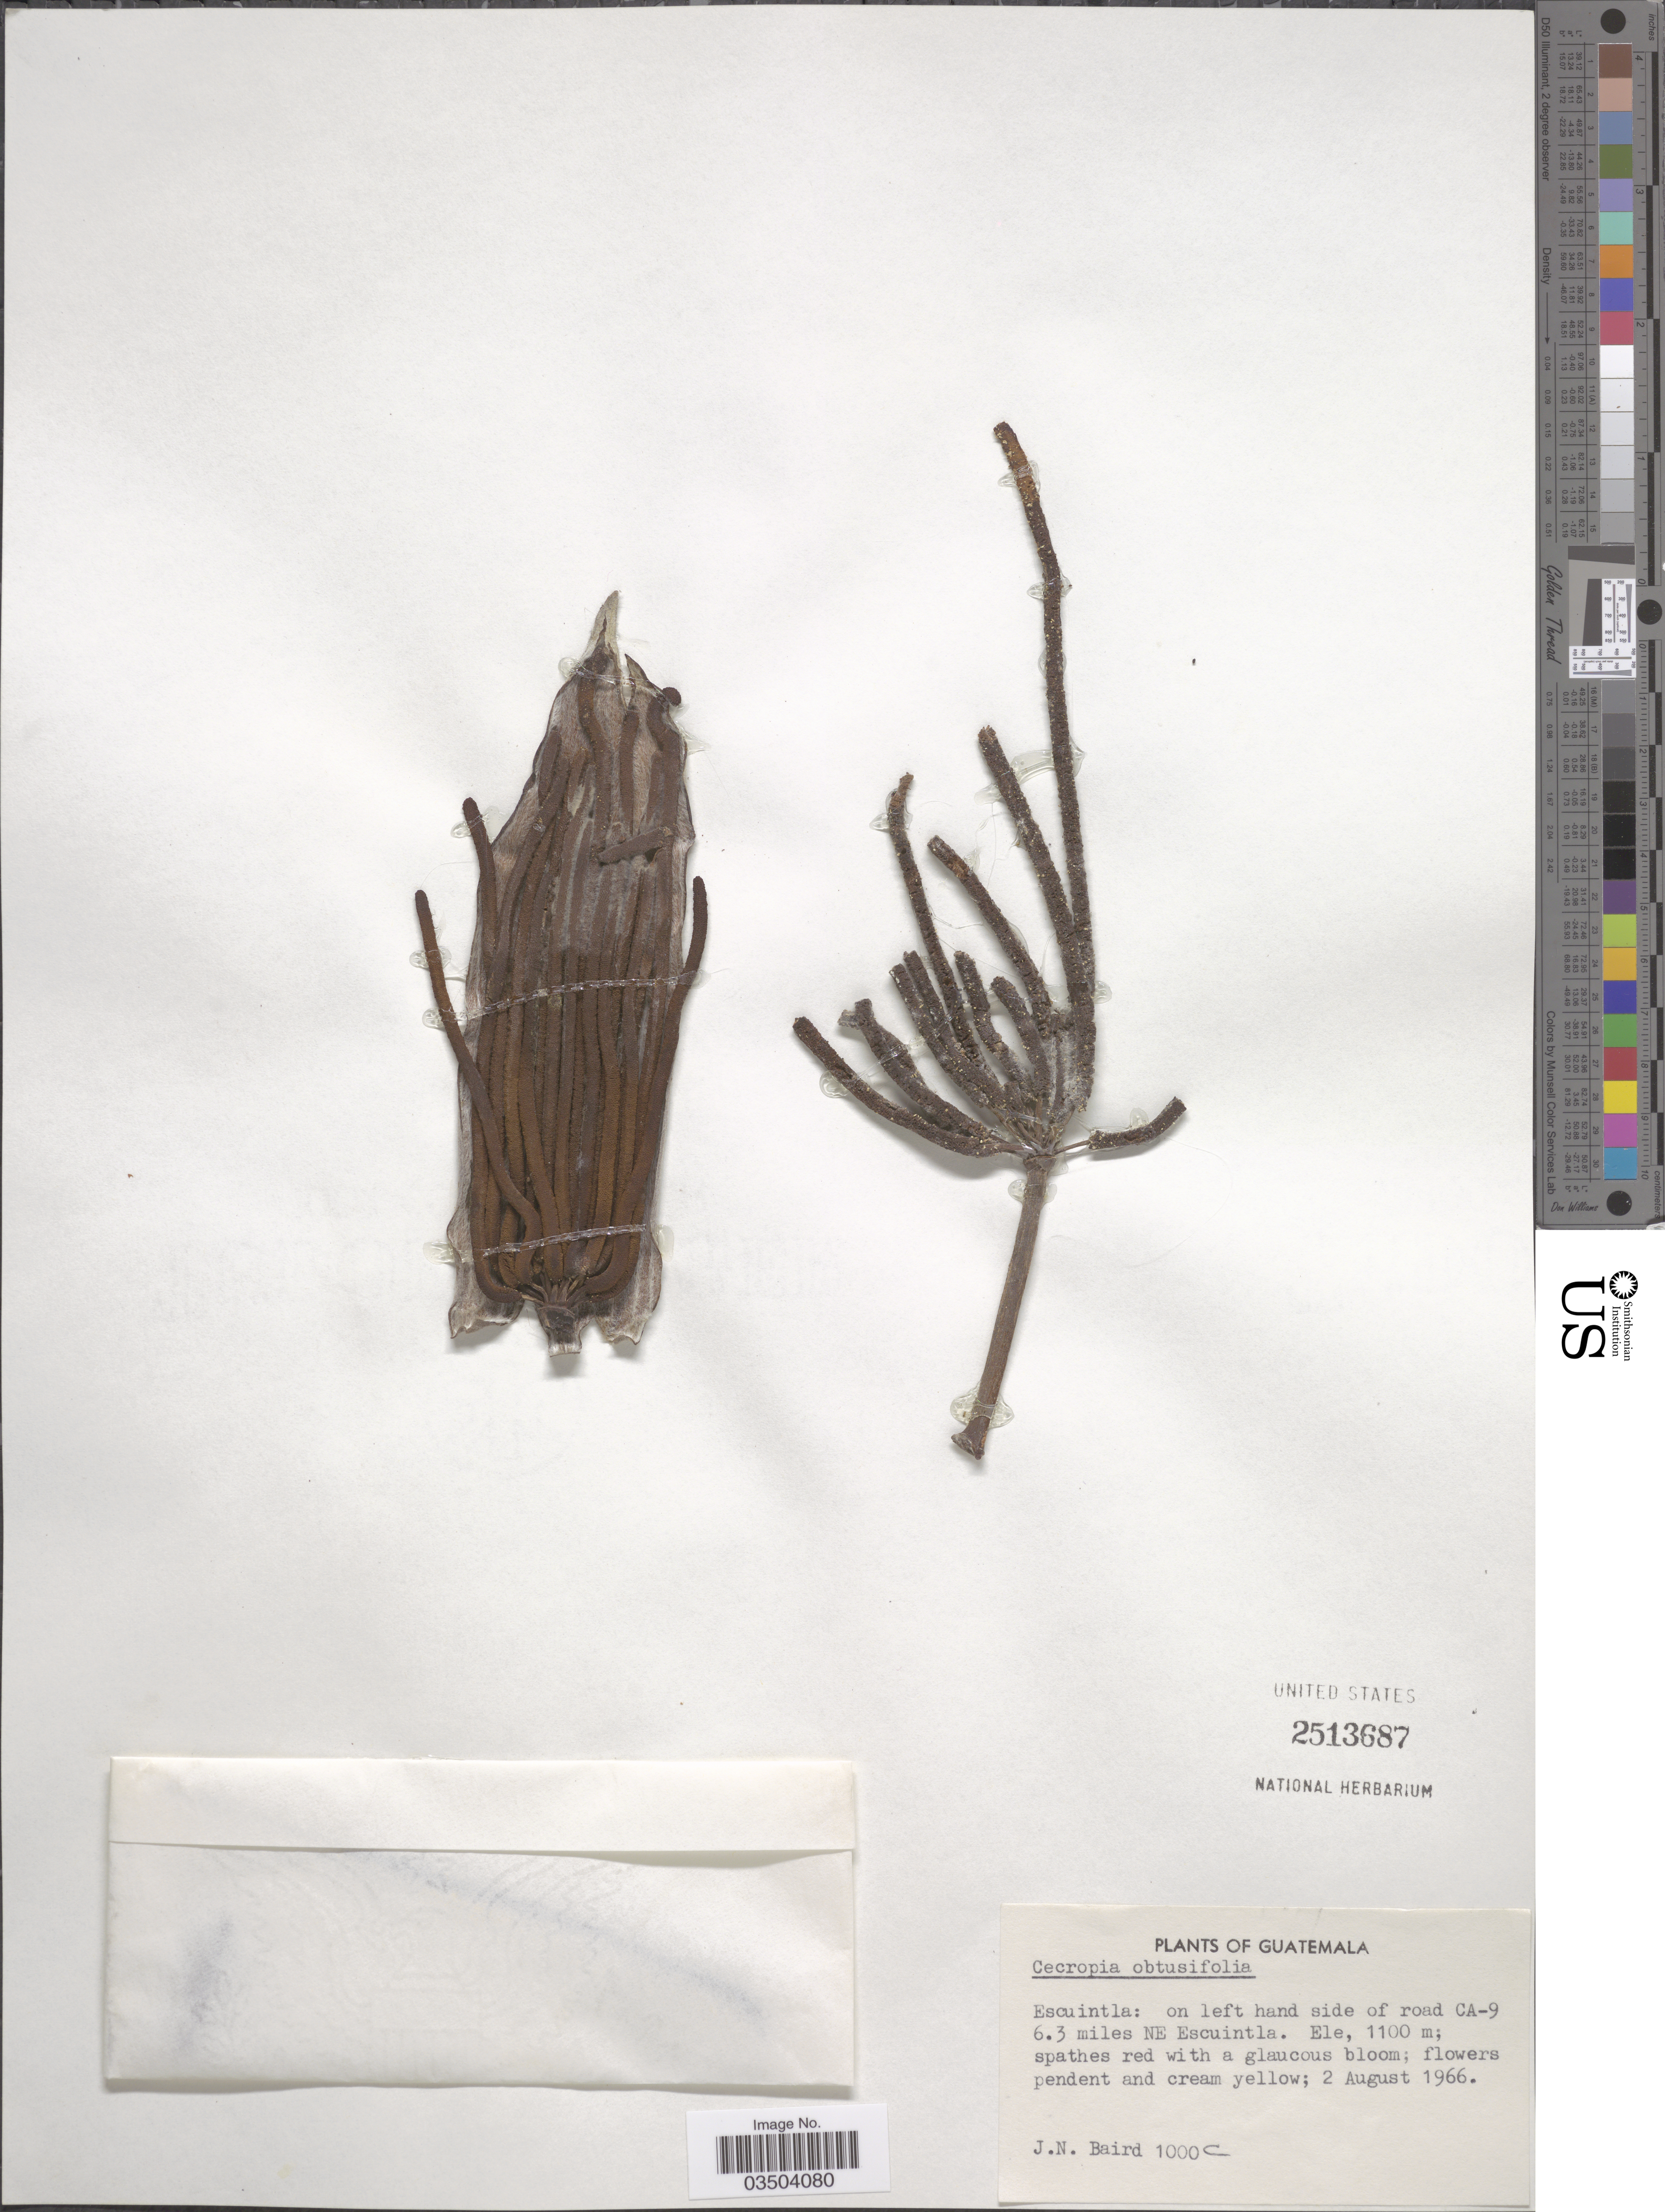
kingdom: Plantae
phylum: Tracheophyta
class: Magnoliopsida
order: Rosales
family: Urticaceae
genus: Cecropia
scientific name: Cecropia obtusifolia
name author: Bertol.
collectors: J. Baird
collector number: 1000c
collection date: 1966-08-02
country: Guatemala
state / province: Escuintla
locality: On left hand side of road CA-9 6.3 miles NE Escuintla.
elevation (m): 1100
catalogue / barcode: US 2513687